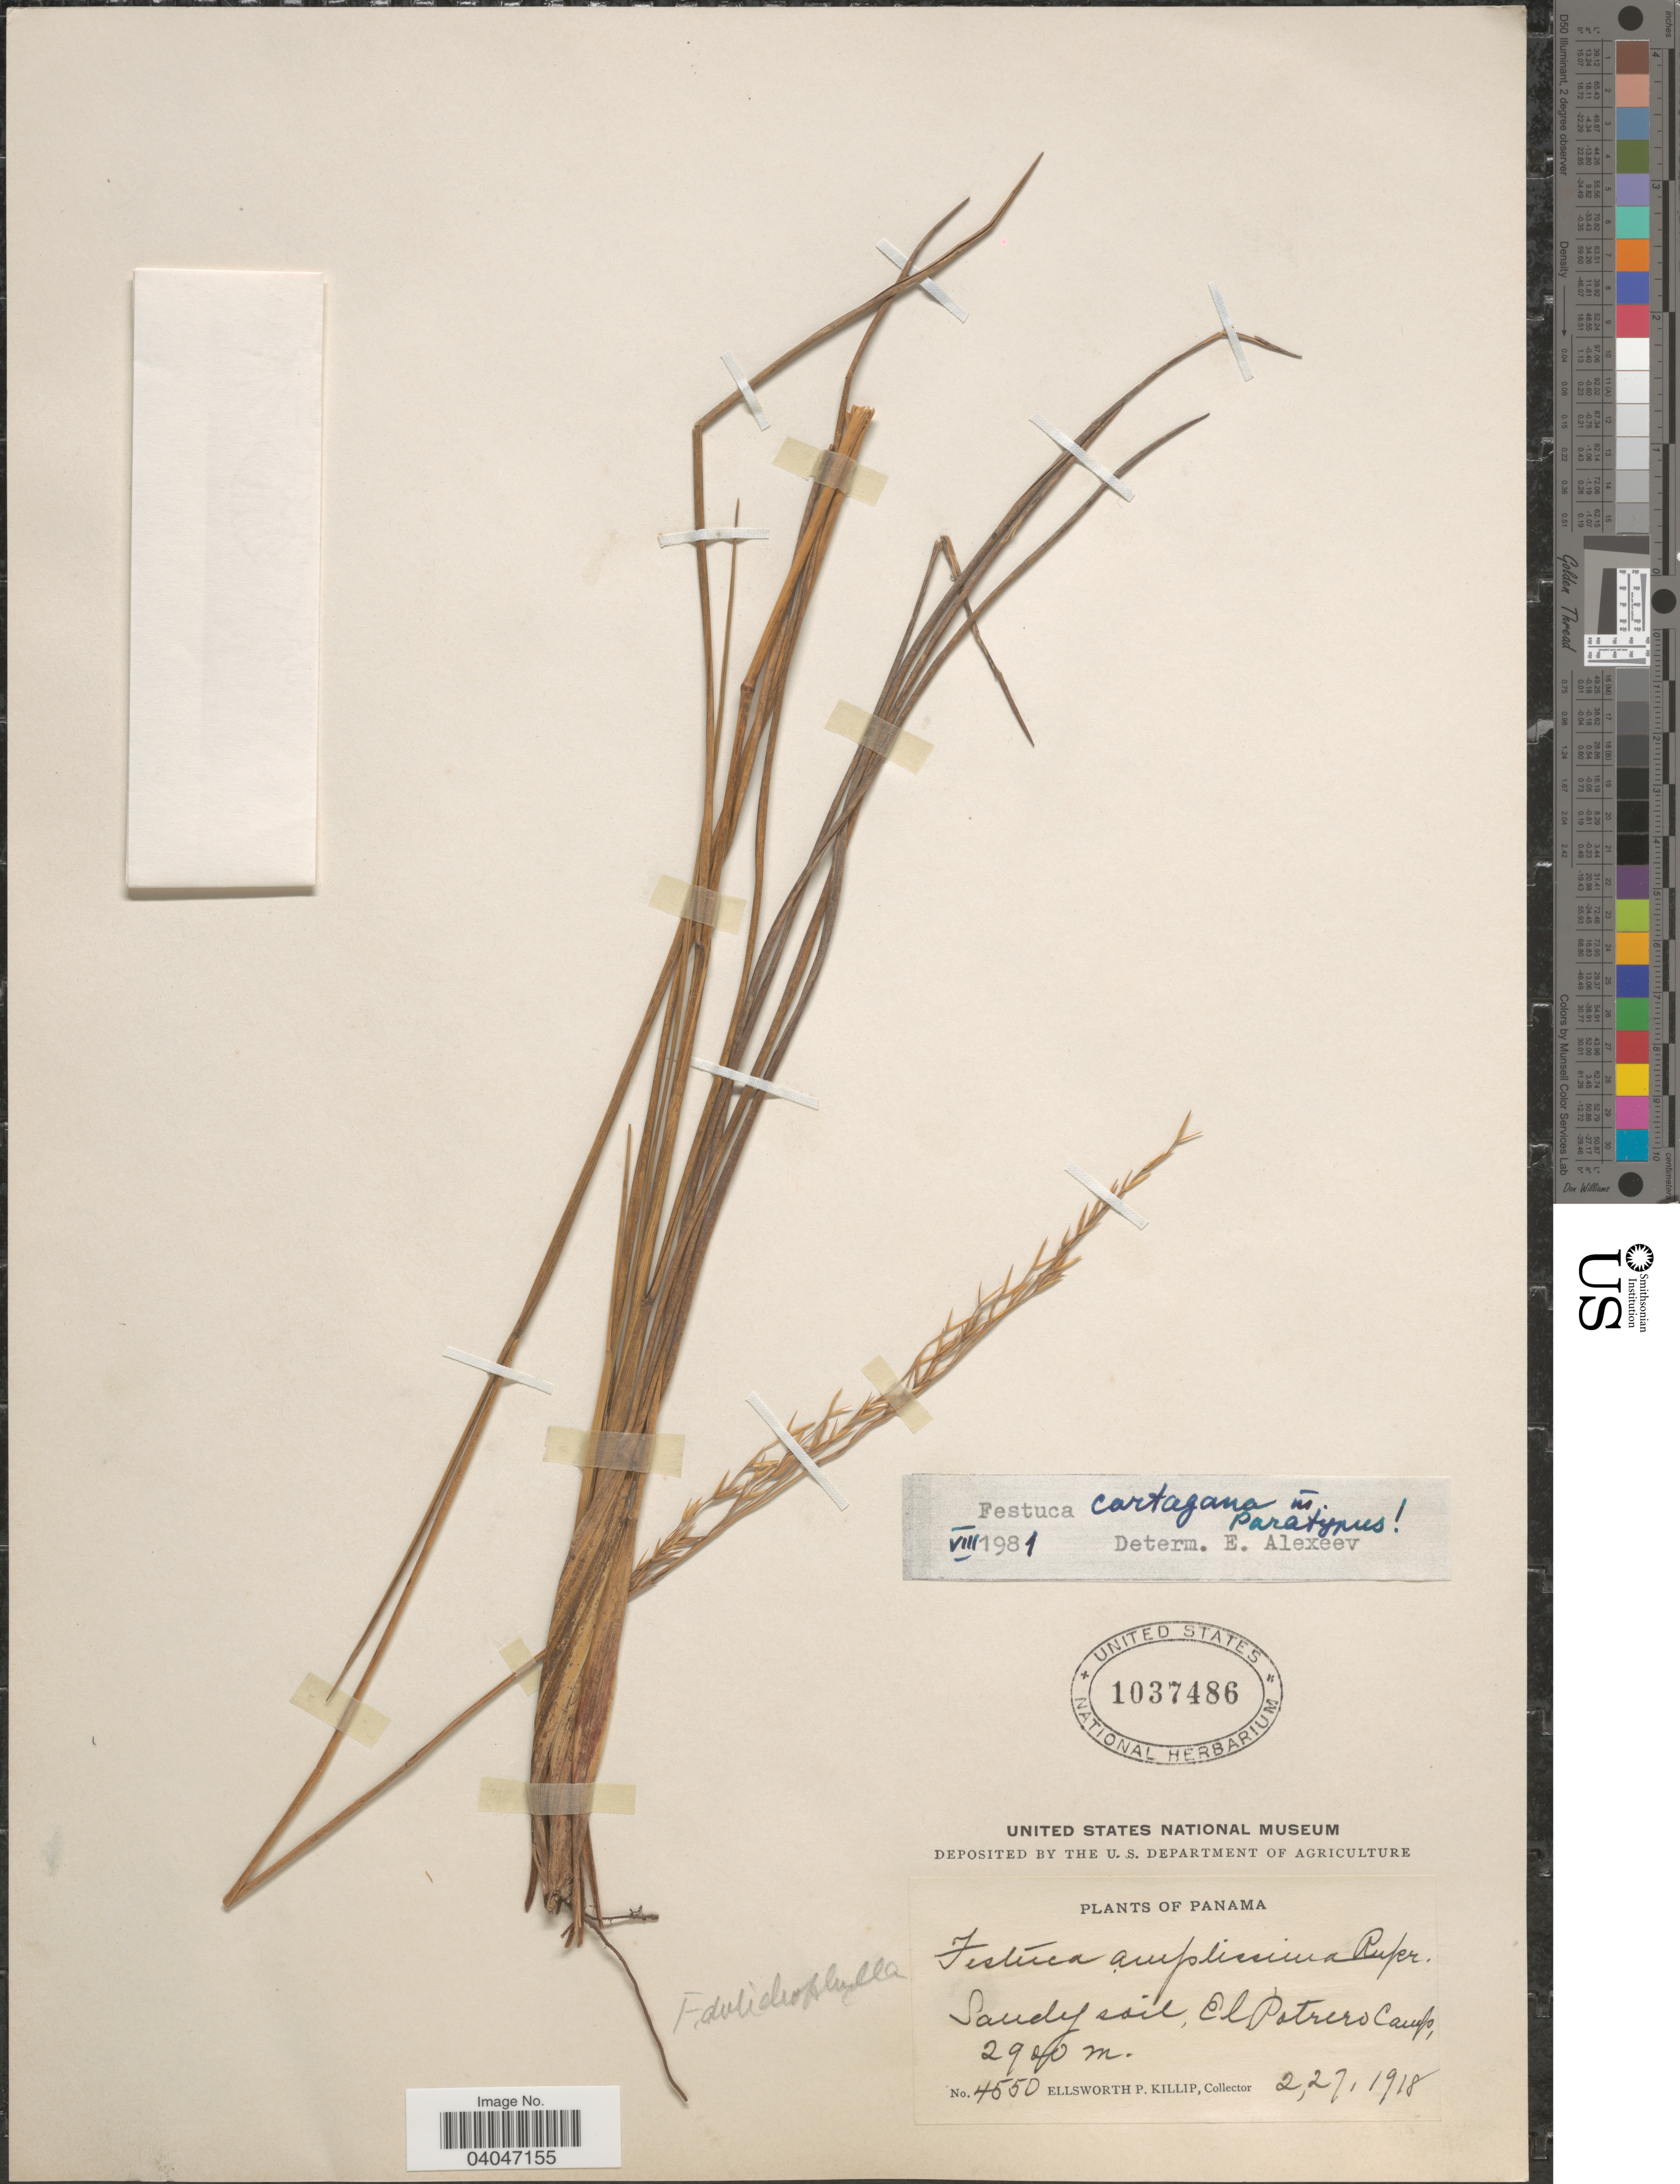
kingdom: Plantae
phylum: Tracheophyta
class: Liliopsida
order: Poales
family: Poaceae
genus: Festuca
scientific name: Festuca cartagana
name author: E.B. Alexeev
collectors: E. P. Killip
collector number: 4550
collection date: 1918-02-27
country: Panama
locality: Sandy soil, El Potrero Camp.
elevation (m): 2920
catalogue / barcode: US 1037486